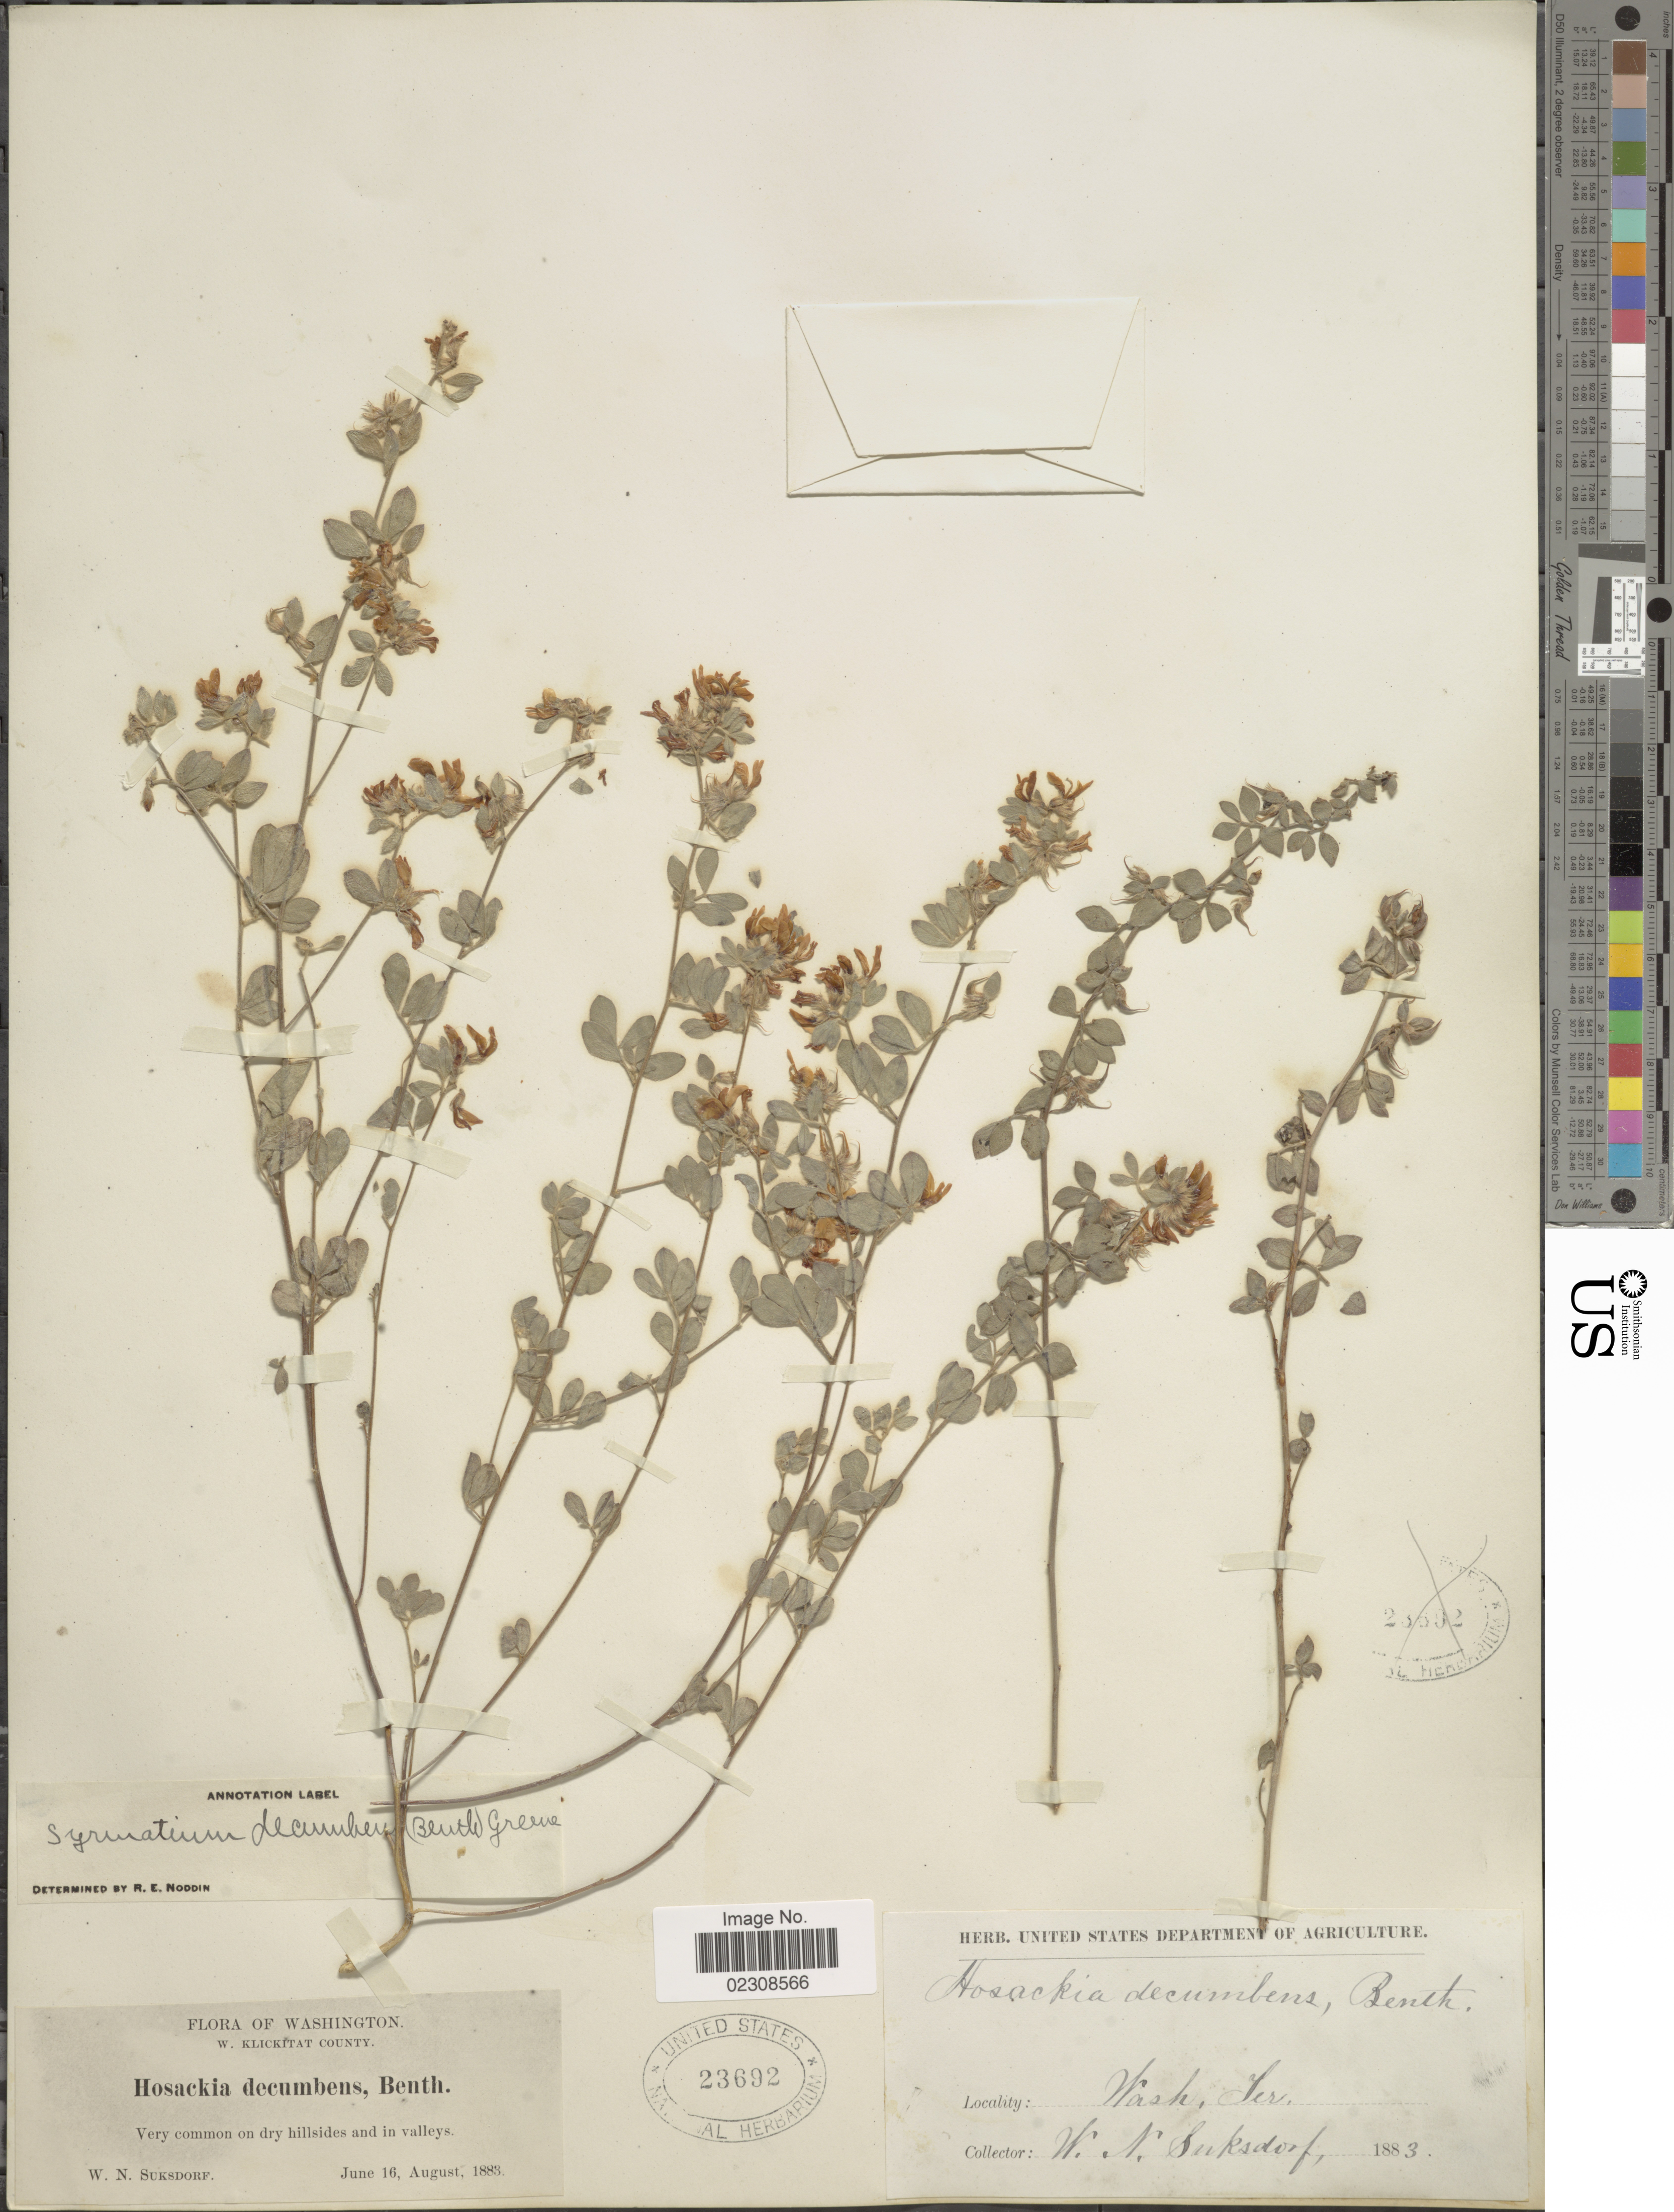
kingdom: Plantae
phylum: Tracheophyta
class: Magnoliopsida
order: Fabales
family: Fabaceae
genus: Syrmatium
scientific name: Syrmatium decumbens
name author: (Benth.) Greene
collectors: W. N. Suksdorf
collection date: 1883-06-16/1883-08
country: United States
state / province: Washington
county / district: Klickitat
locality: Klickitat County.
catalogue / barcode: US 23692